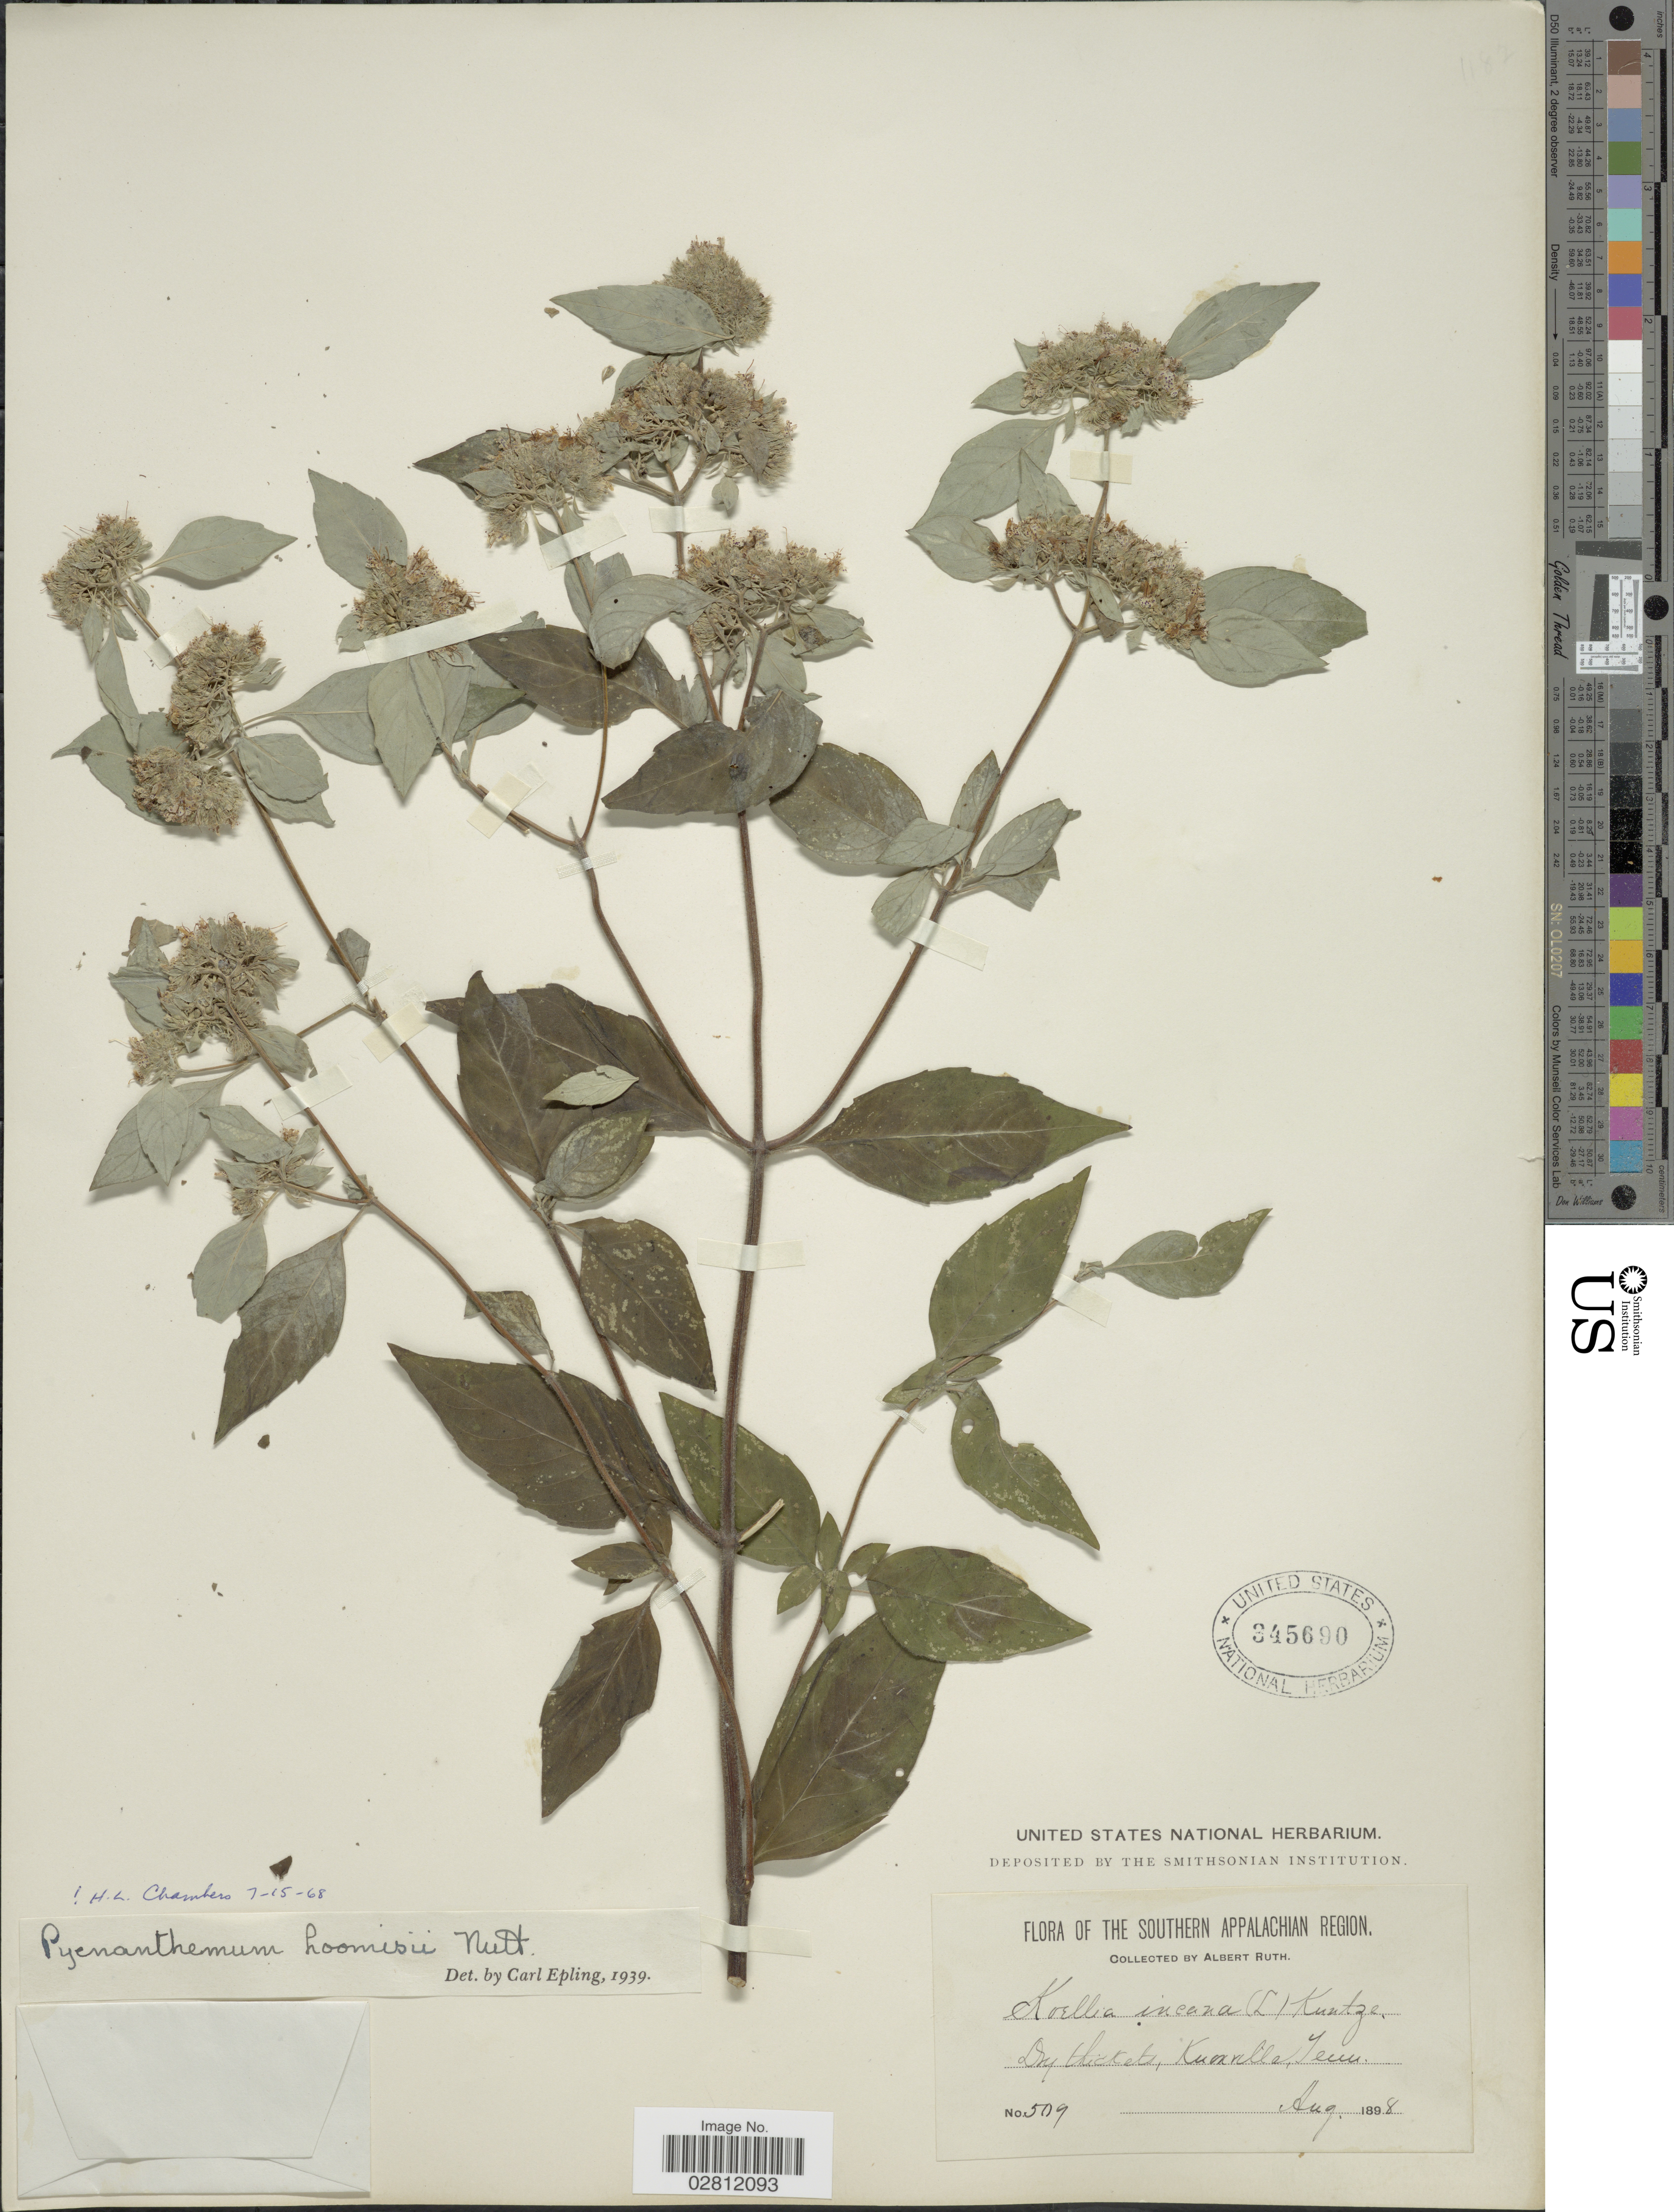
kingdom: Plantae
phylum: Tracheophyta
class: Magnoliopsida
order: Lamiales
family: Lamiaceae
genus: Pycnanthemum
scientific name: Pycnanthemum loomisii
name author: Nutt.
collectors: A. Ruth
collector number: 509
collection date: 1898-08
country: United States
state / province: Tennessee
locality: Southern Appalachian Region, Dry thickets, Knoxville.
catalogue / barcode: US 345690